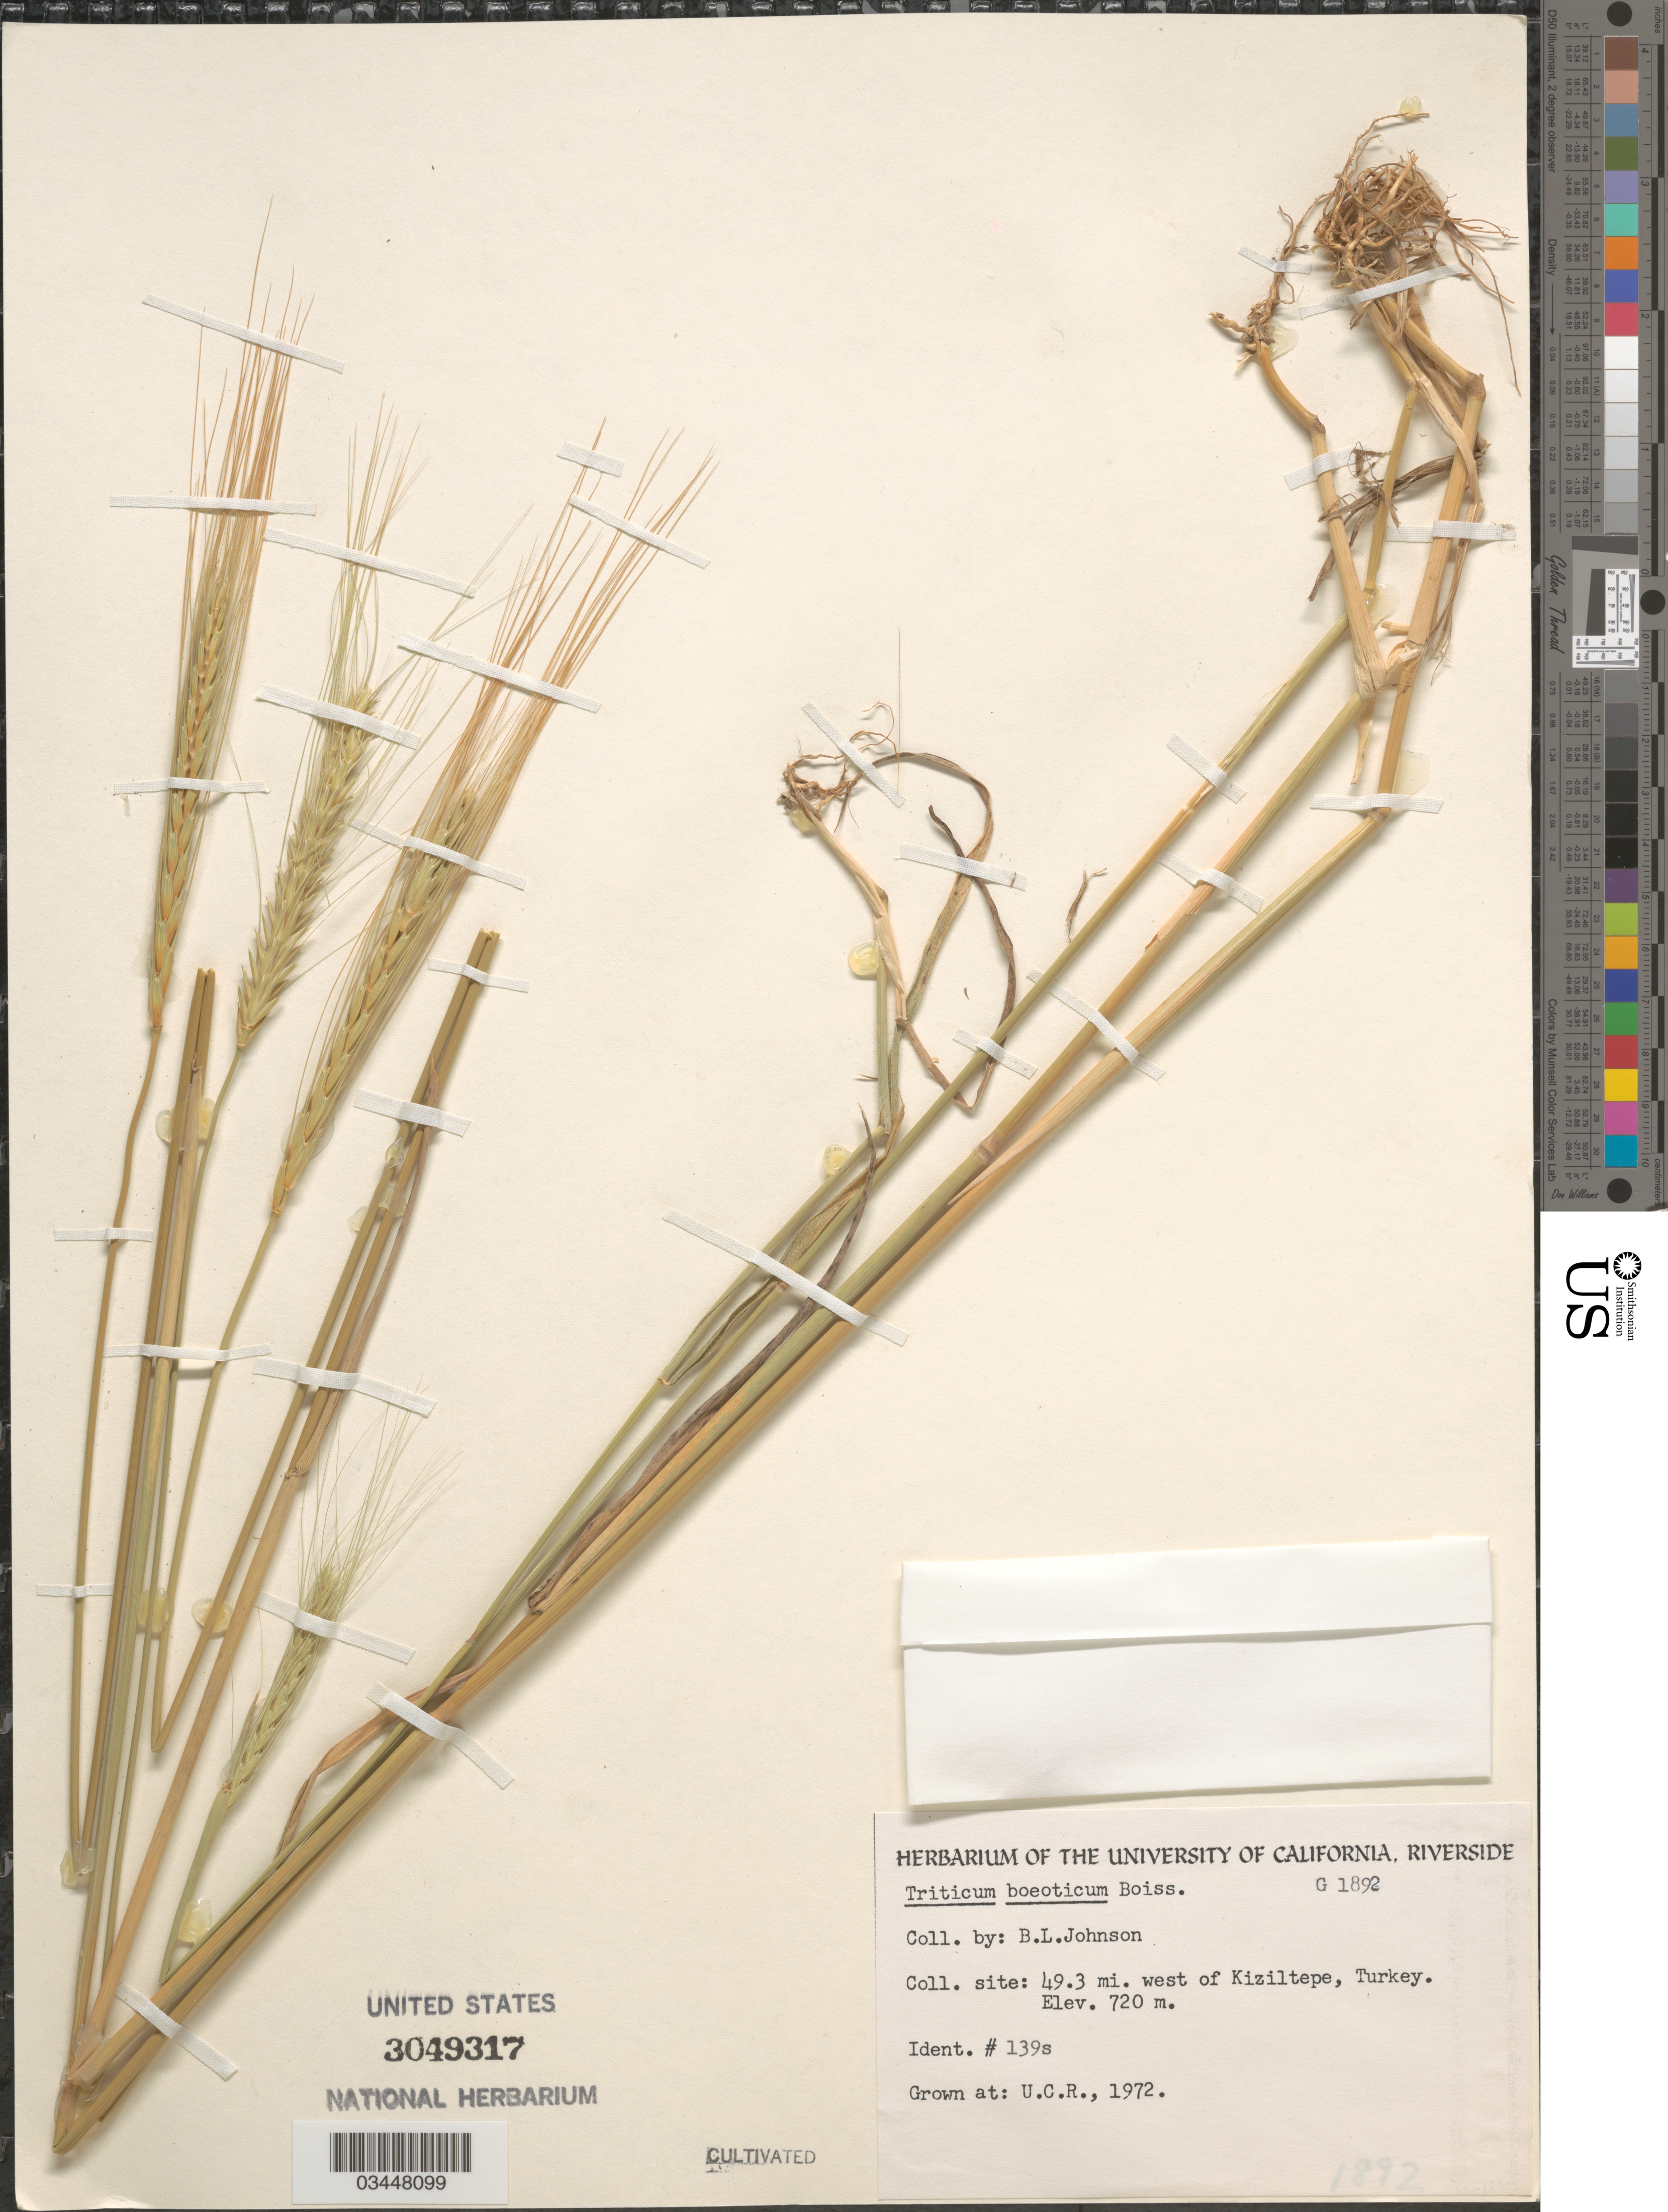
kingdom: Plantae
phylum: Tracheophyta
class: Liliopsida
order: Poales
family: Poaceae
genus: Triticum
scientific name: Triticum boeoticum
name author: Boiss.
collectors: ex herb. Univ. of California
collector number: G1892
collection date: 1972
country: United States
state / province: California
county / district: Riverside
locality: U.C.R.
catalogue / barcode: US 3049317